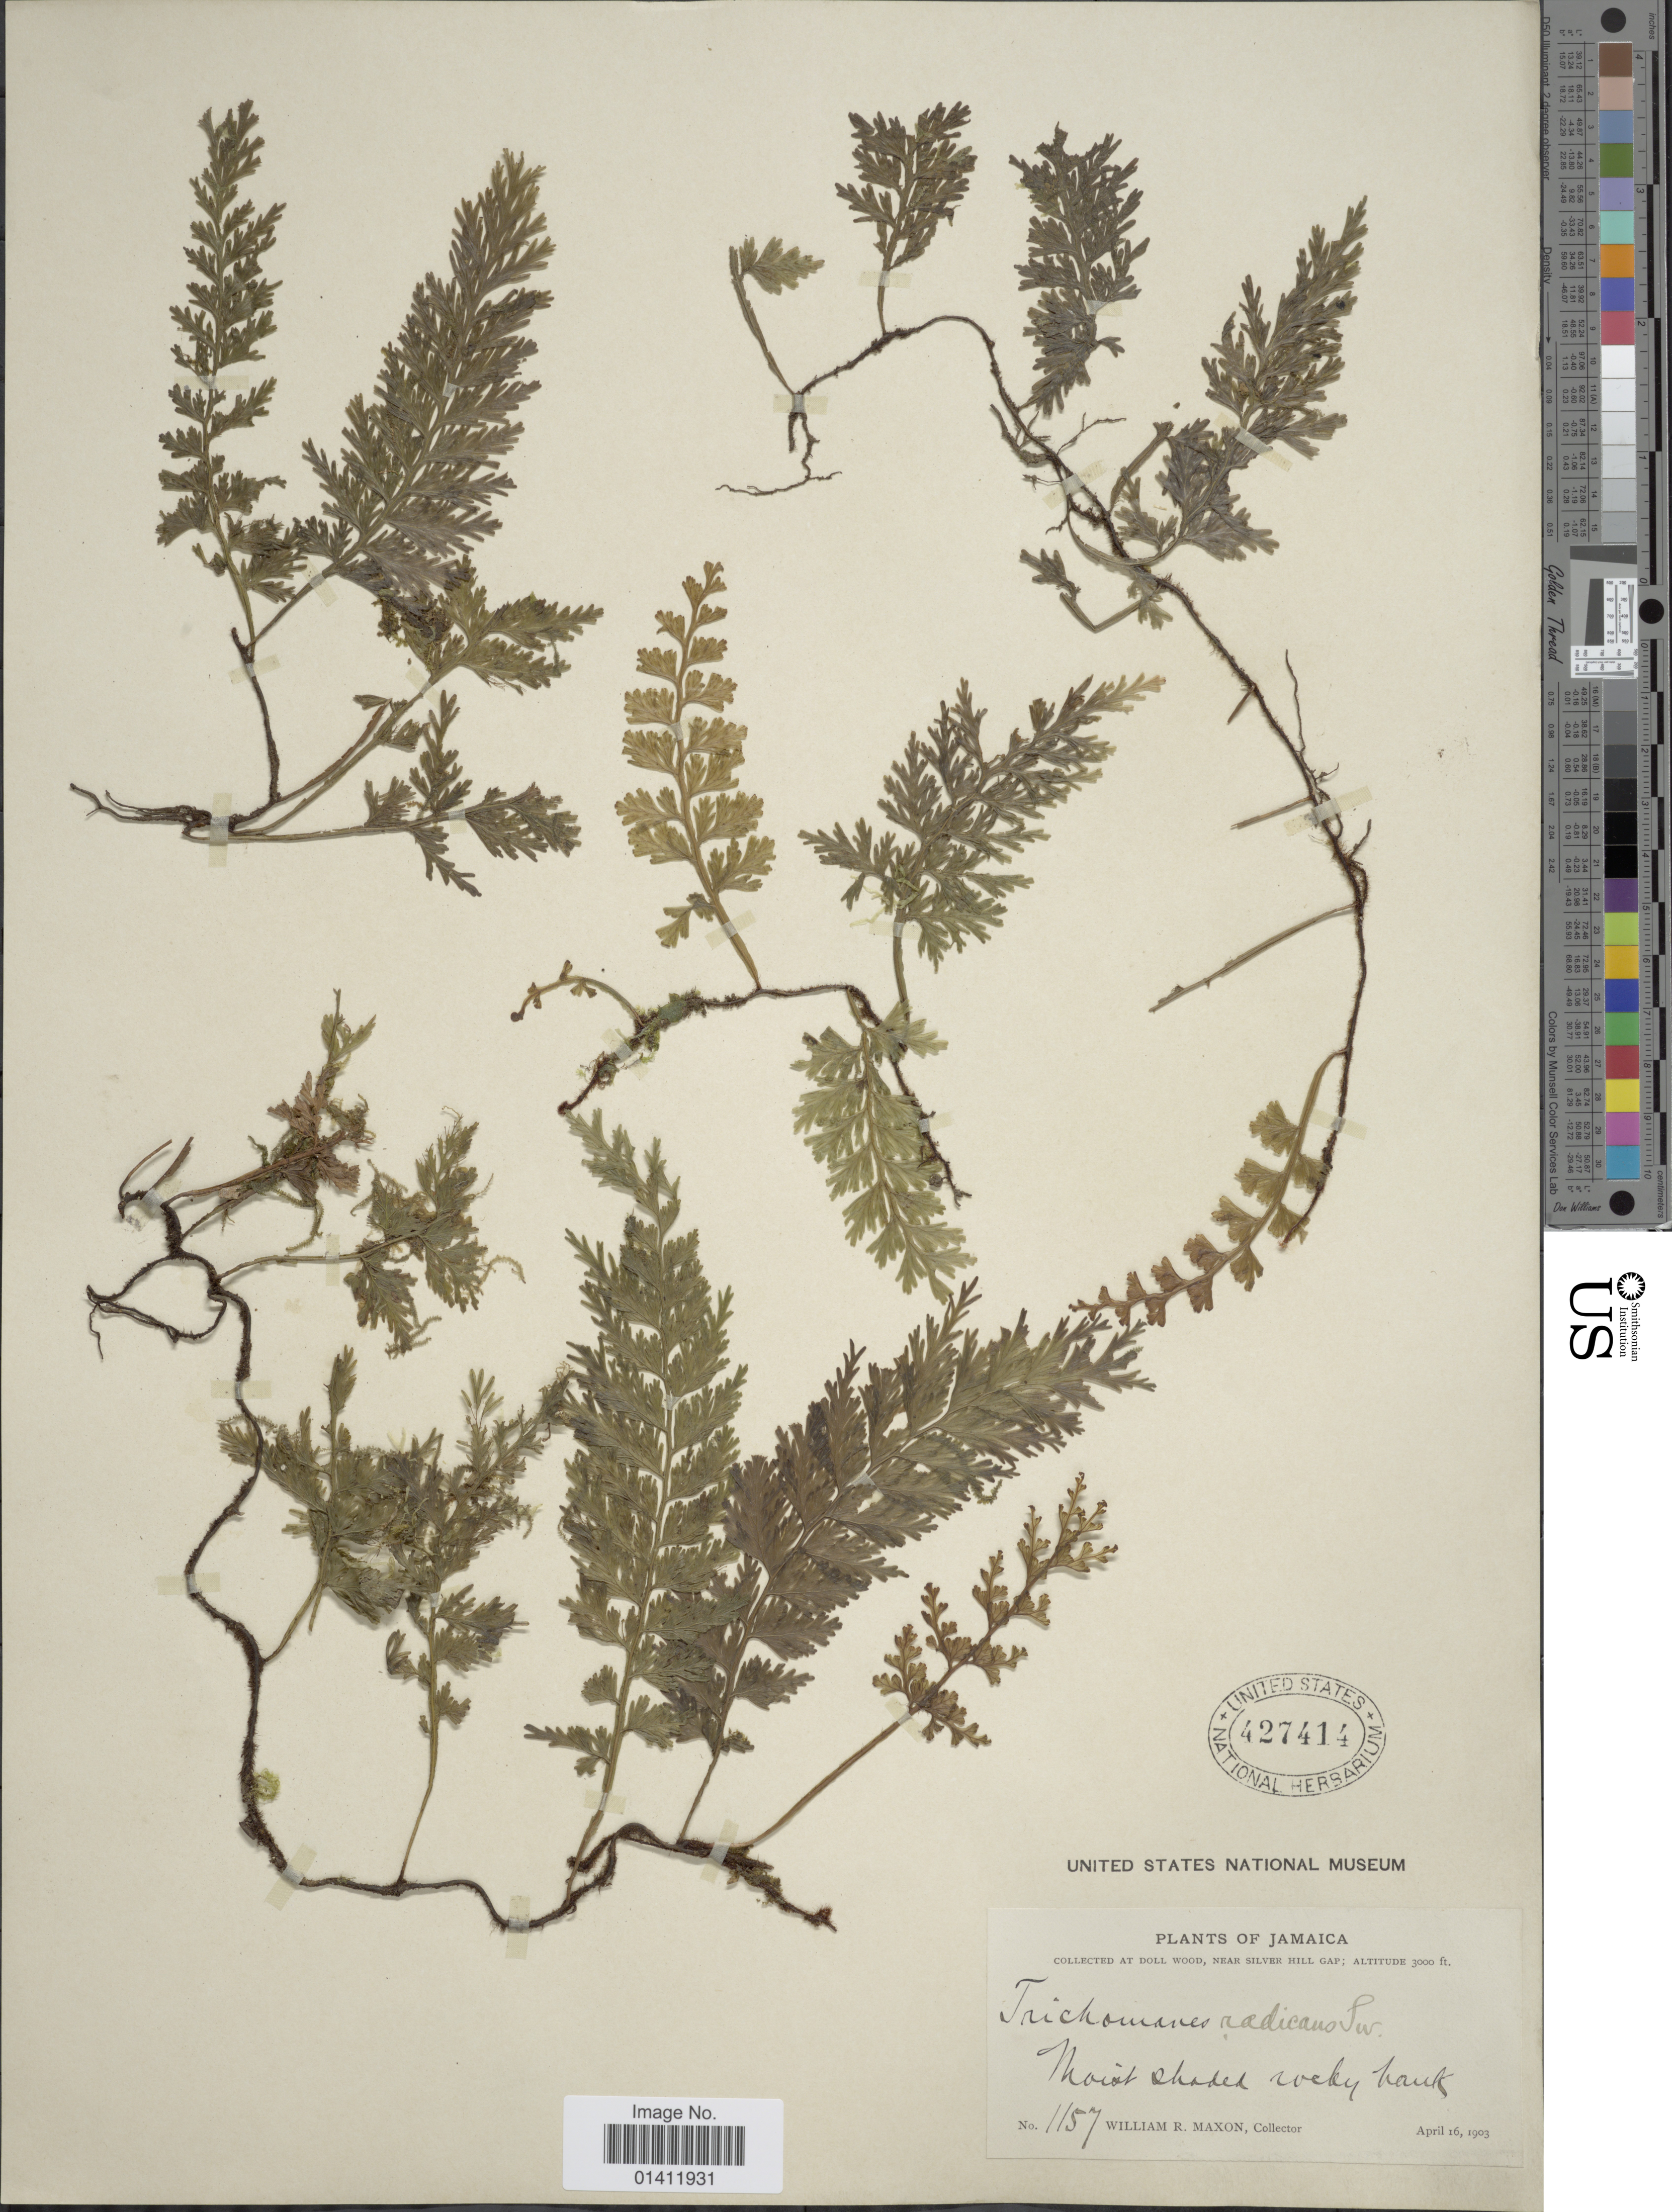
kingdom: Plantae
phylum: Tracheophyta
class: Polypodiopsida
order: Hymenophyllales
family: Hymenophyllaceae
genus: Vandenboschia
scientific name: Vandenboschia radicans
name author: (Sw.) Copel.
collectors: W. R. Maxon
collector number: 1157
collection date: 1903-04-16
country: Jamaica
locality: Doll Wood, near Silver Hill Gap.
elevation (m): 914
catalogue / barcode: US 427414